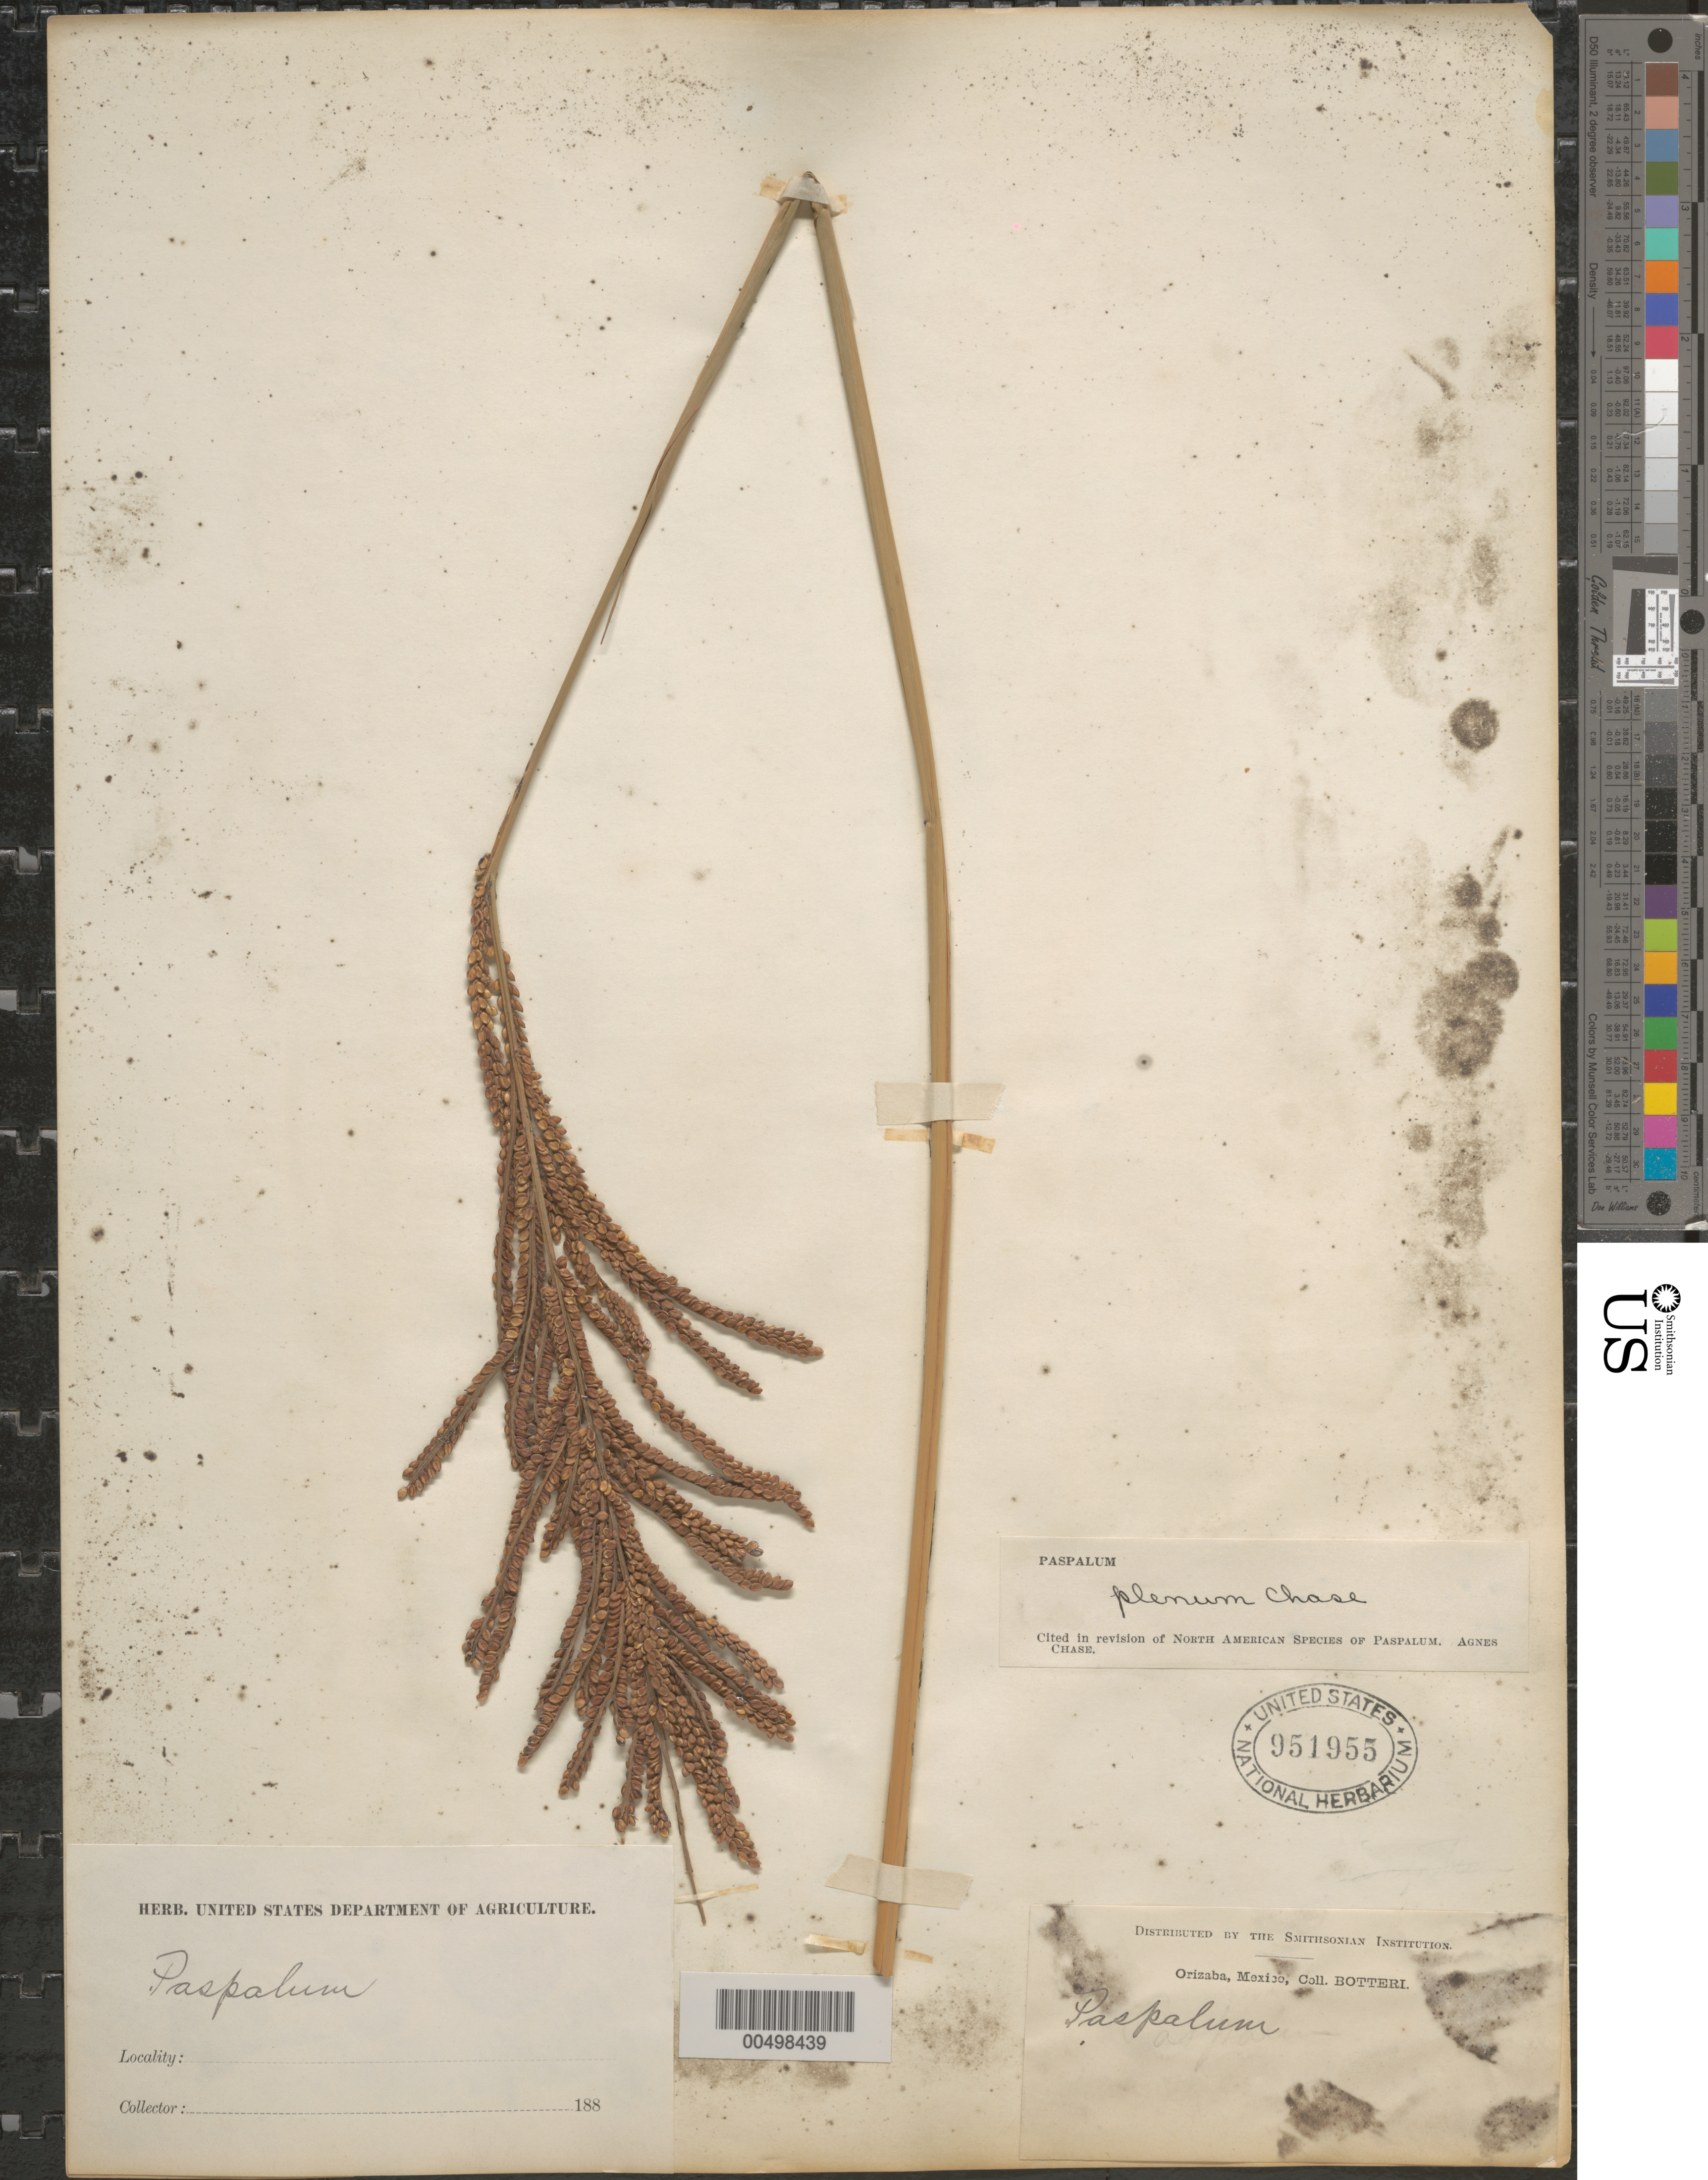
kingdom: Plantae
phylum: Tracheophyta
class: Liliopsida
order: Poales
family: Poaceae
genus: Paspalum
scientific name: Paspalum plenum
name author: Chase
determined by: Chase, [M.] Agnes, (US)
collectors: -. Botteri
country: Mexico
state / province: Veracruz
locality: Orizaba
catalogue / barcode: US 951955